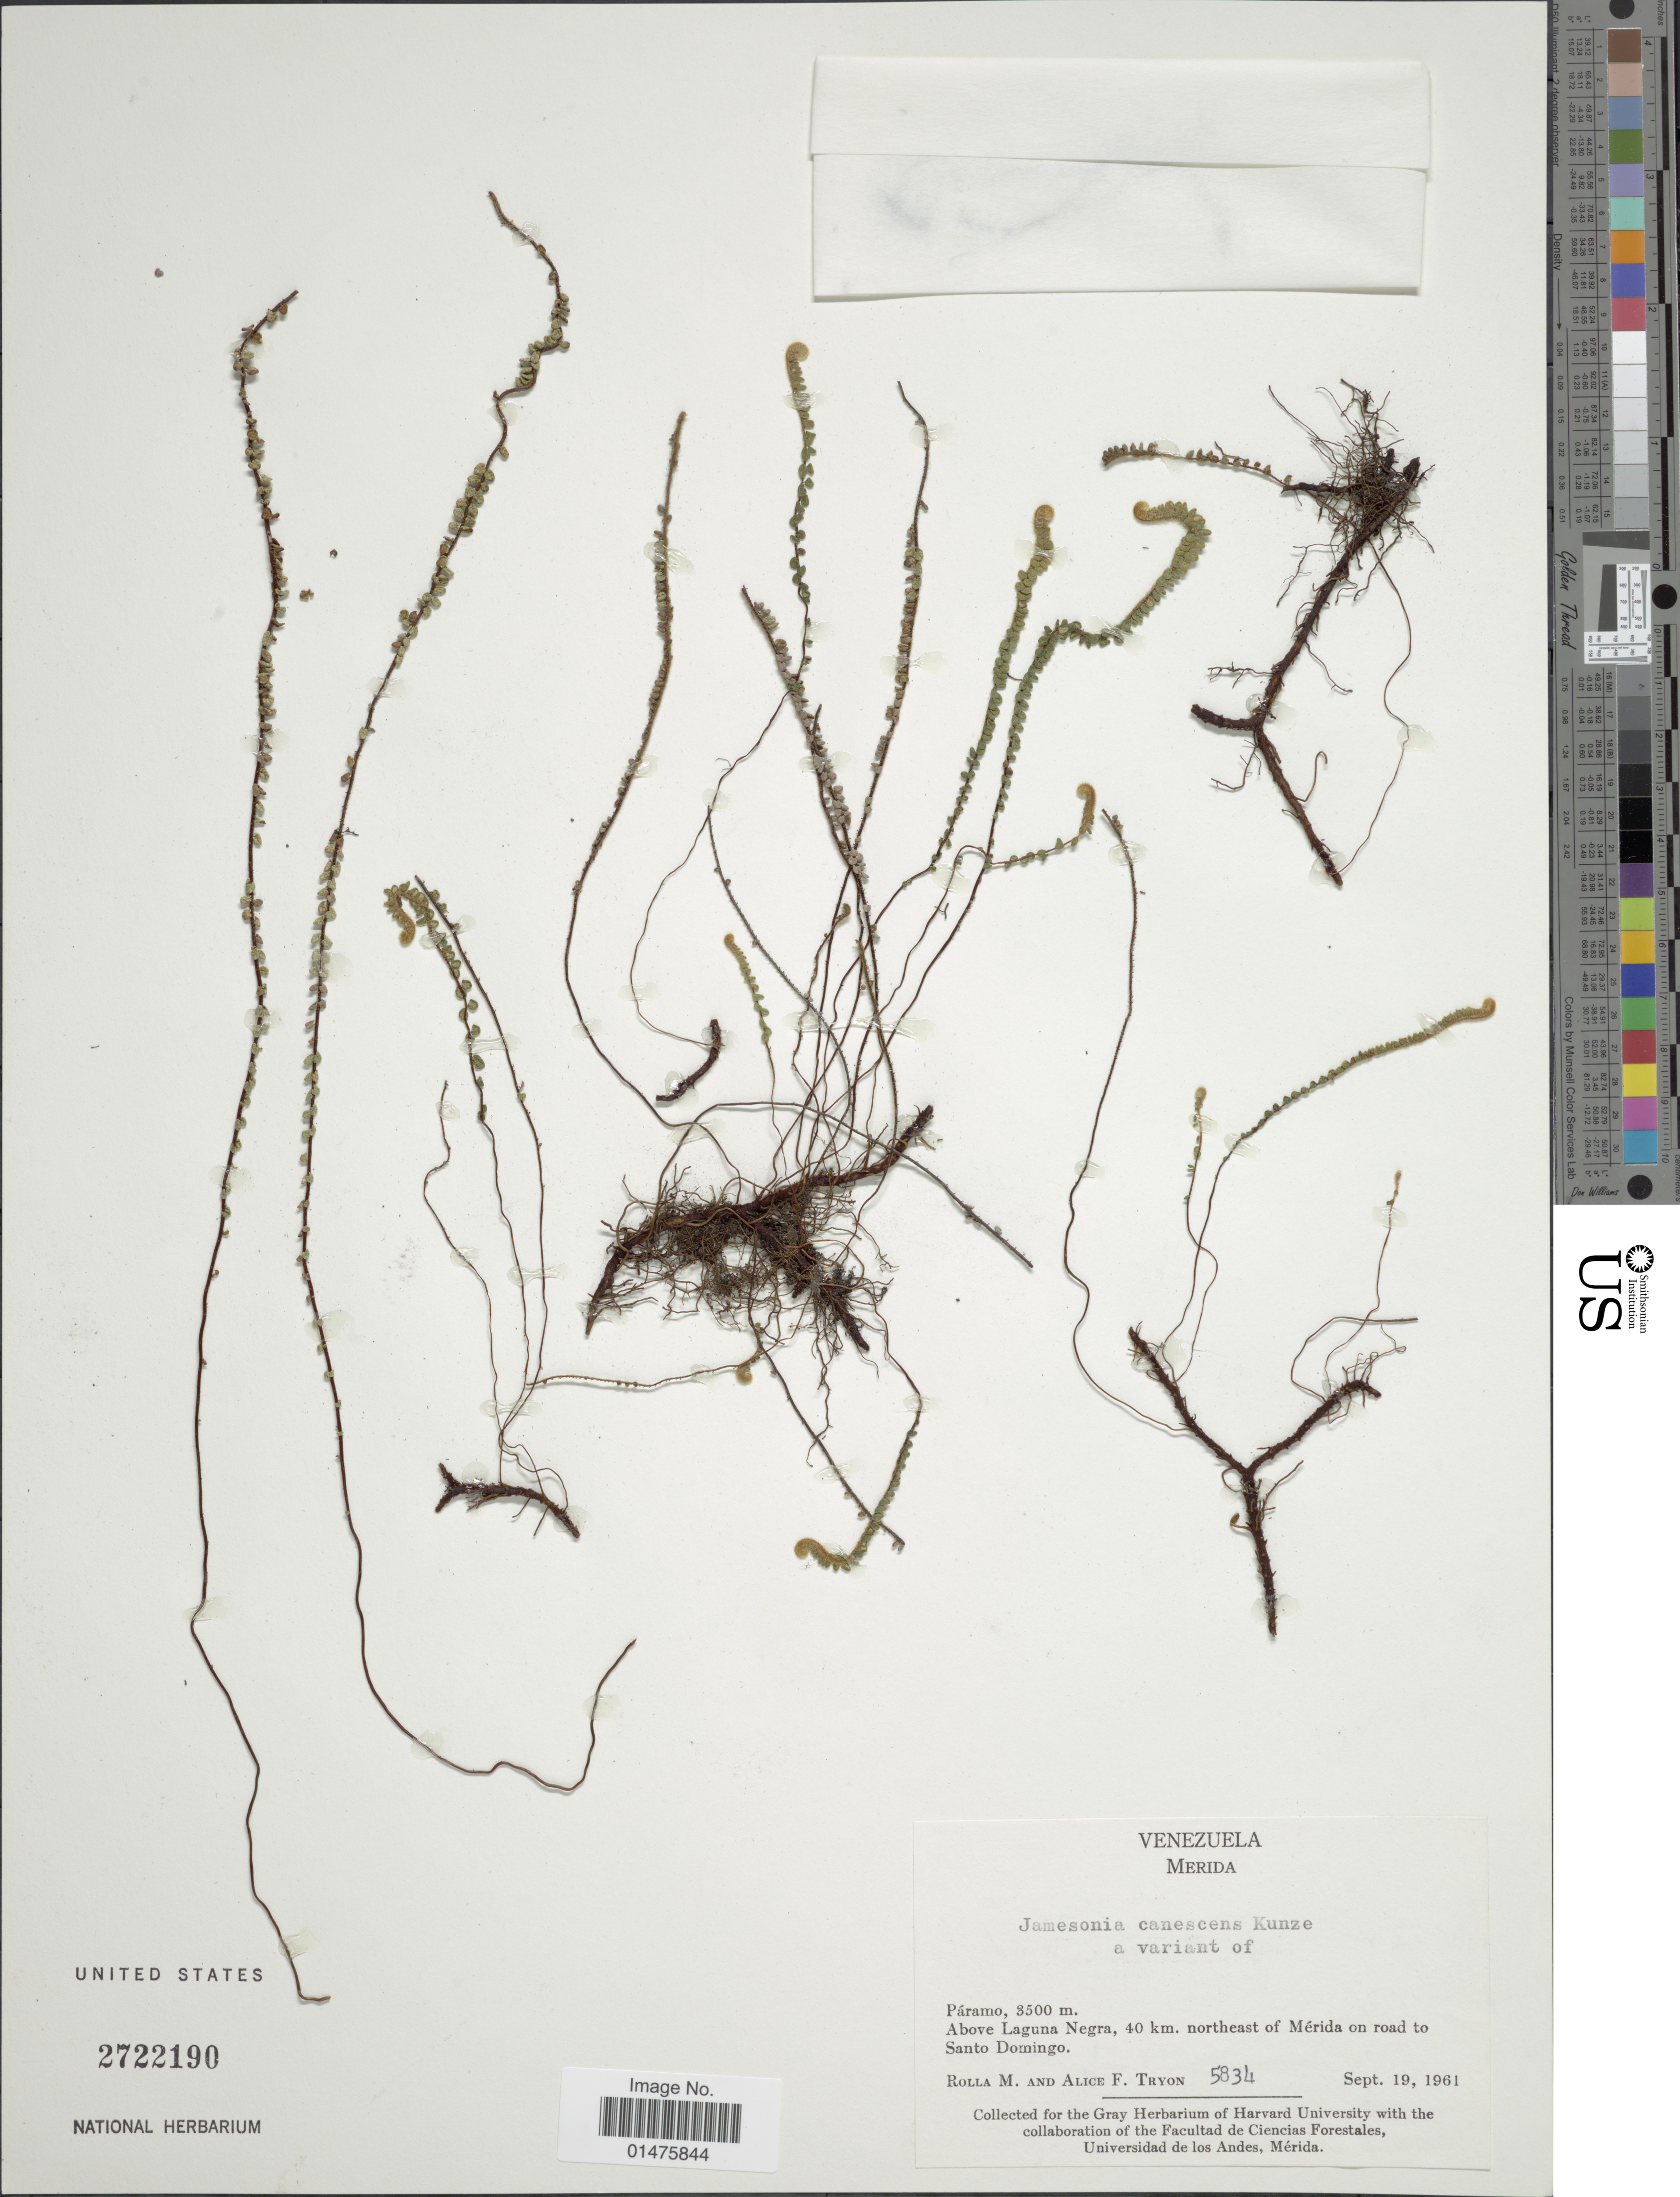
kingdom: Plantae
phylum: Tracheophyta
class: Polypodiopsida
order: Polypodiales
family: Pteridaceae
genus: Jamesonia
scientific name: Jamesonia canescens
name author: Kunze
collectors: R. M. Tryon & A. F. Tryon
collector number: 5834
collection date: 1961-09-19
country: Venezuela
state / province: Mérida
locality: Páramo, Above Laguna Negra, 40 km. northeast of Mérida on road to Santo Domingo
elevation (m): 3500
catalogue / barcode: US 2722190